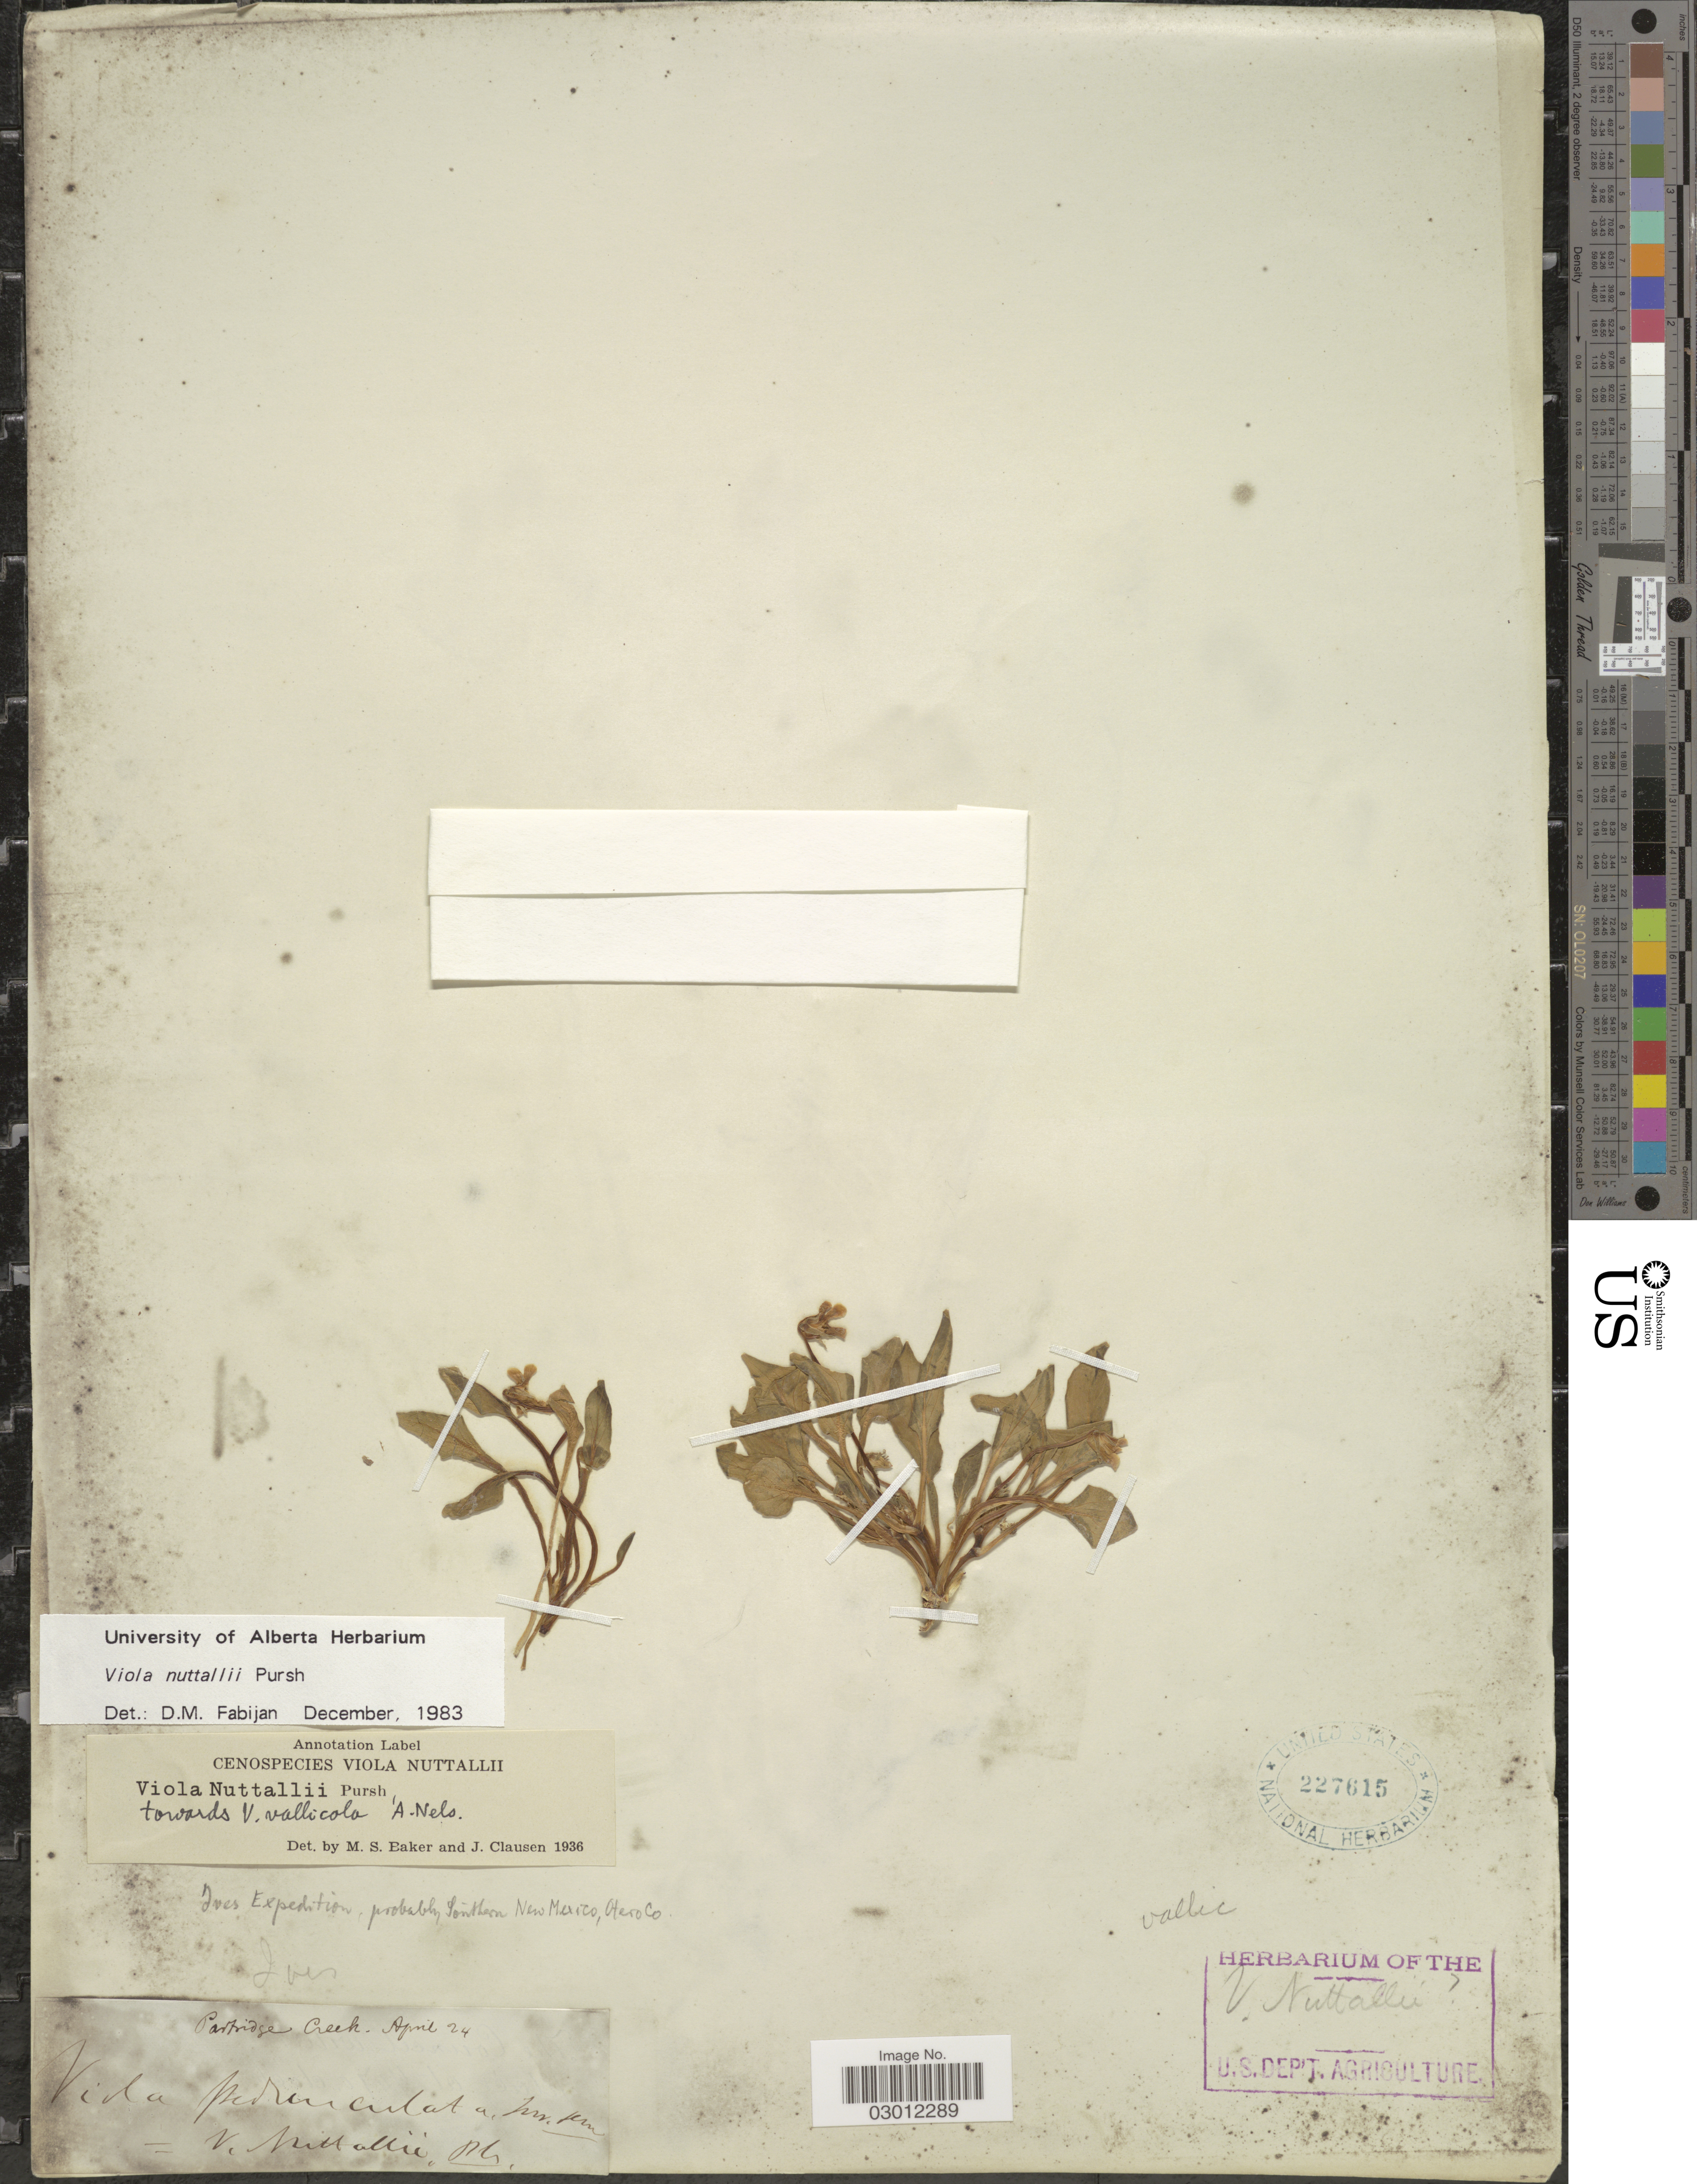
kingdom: Plantae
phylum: Tracheophyta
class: Magnoliopsida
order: Malpighiales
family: Violaceae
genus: Viola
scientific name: Viola nuttallii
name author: Pursh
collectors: Ives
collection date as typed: Transcribed d/m/y: /4/24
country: United States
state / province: New Mexico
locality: Southern New Mexico, Otero Co. Partridge Creek.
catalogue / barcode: US 227615